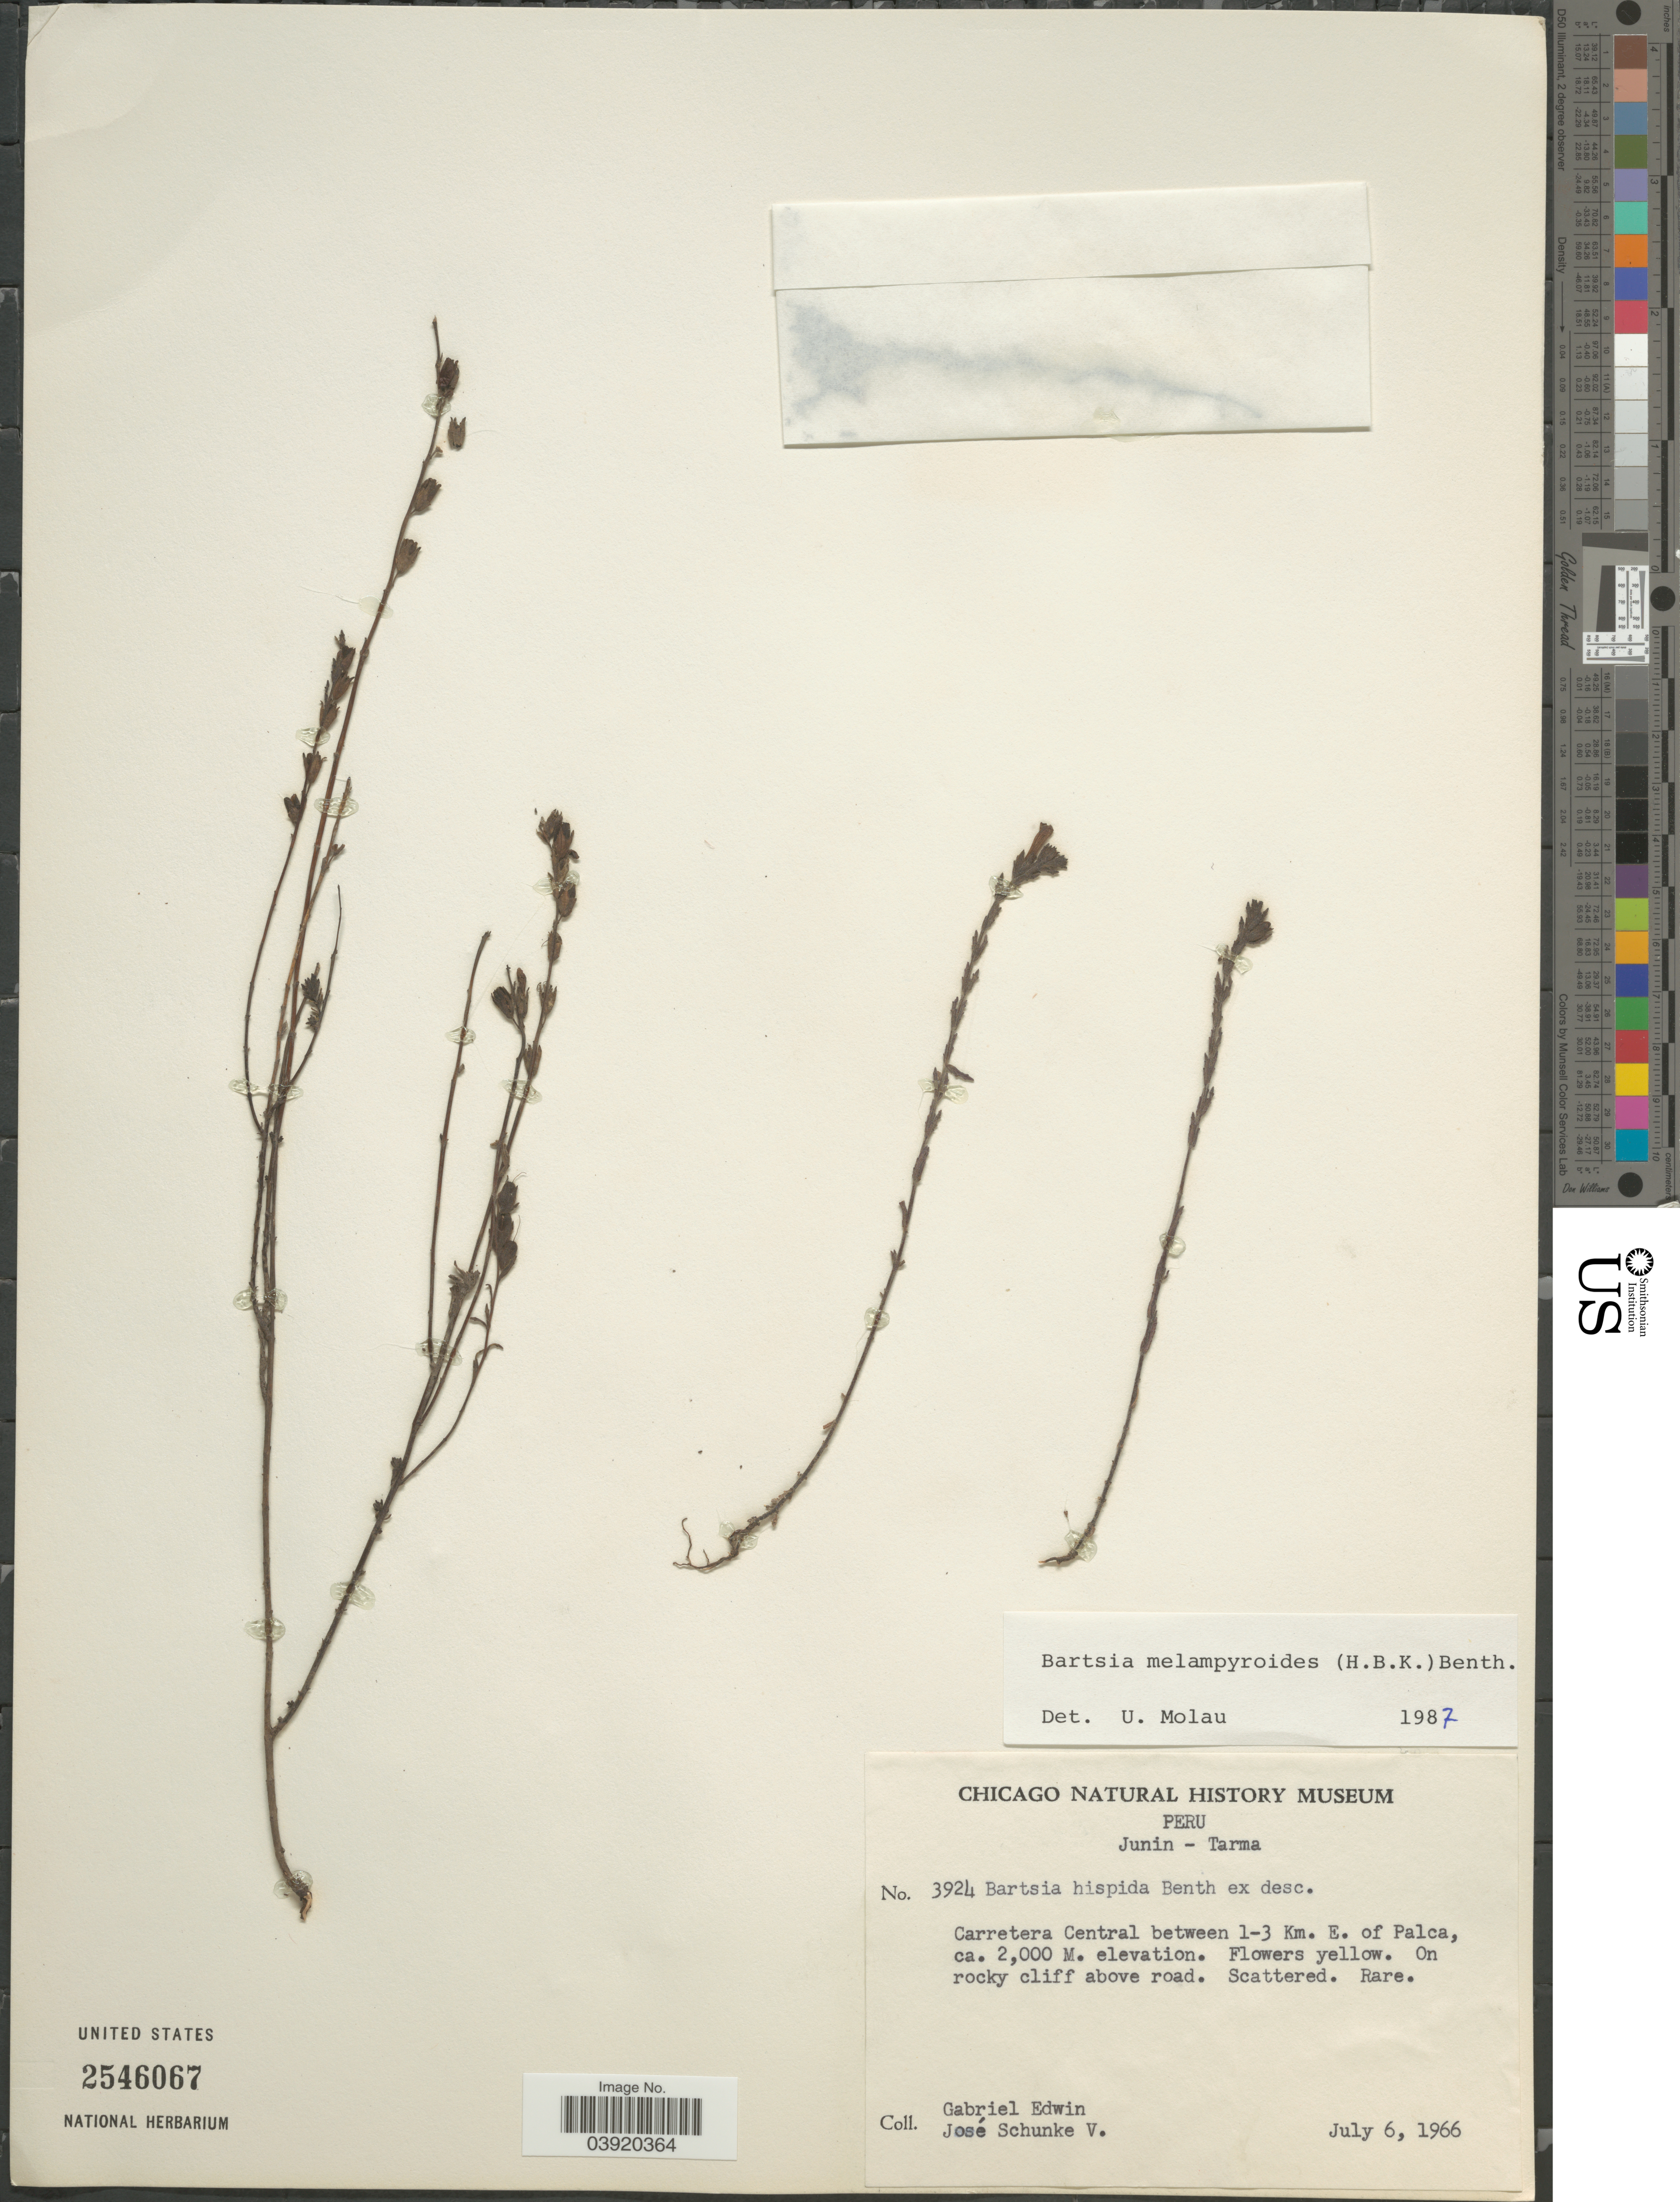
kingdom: Plantae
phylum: Tracheophyta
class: Magnoliopsida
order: Lamiales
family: Orobanchaceae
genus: Bartsia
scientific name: Bartsia melampyroides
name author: (Kunth) Benth.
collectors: G. Edwin & J. Schunke Vigo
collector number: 3924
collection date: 1966-07-06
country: Peru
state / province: Junín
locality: Tarma. Carretera Central between 1-3 Km. E. of Palca.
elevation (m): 2000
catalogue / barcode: US 2546067